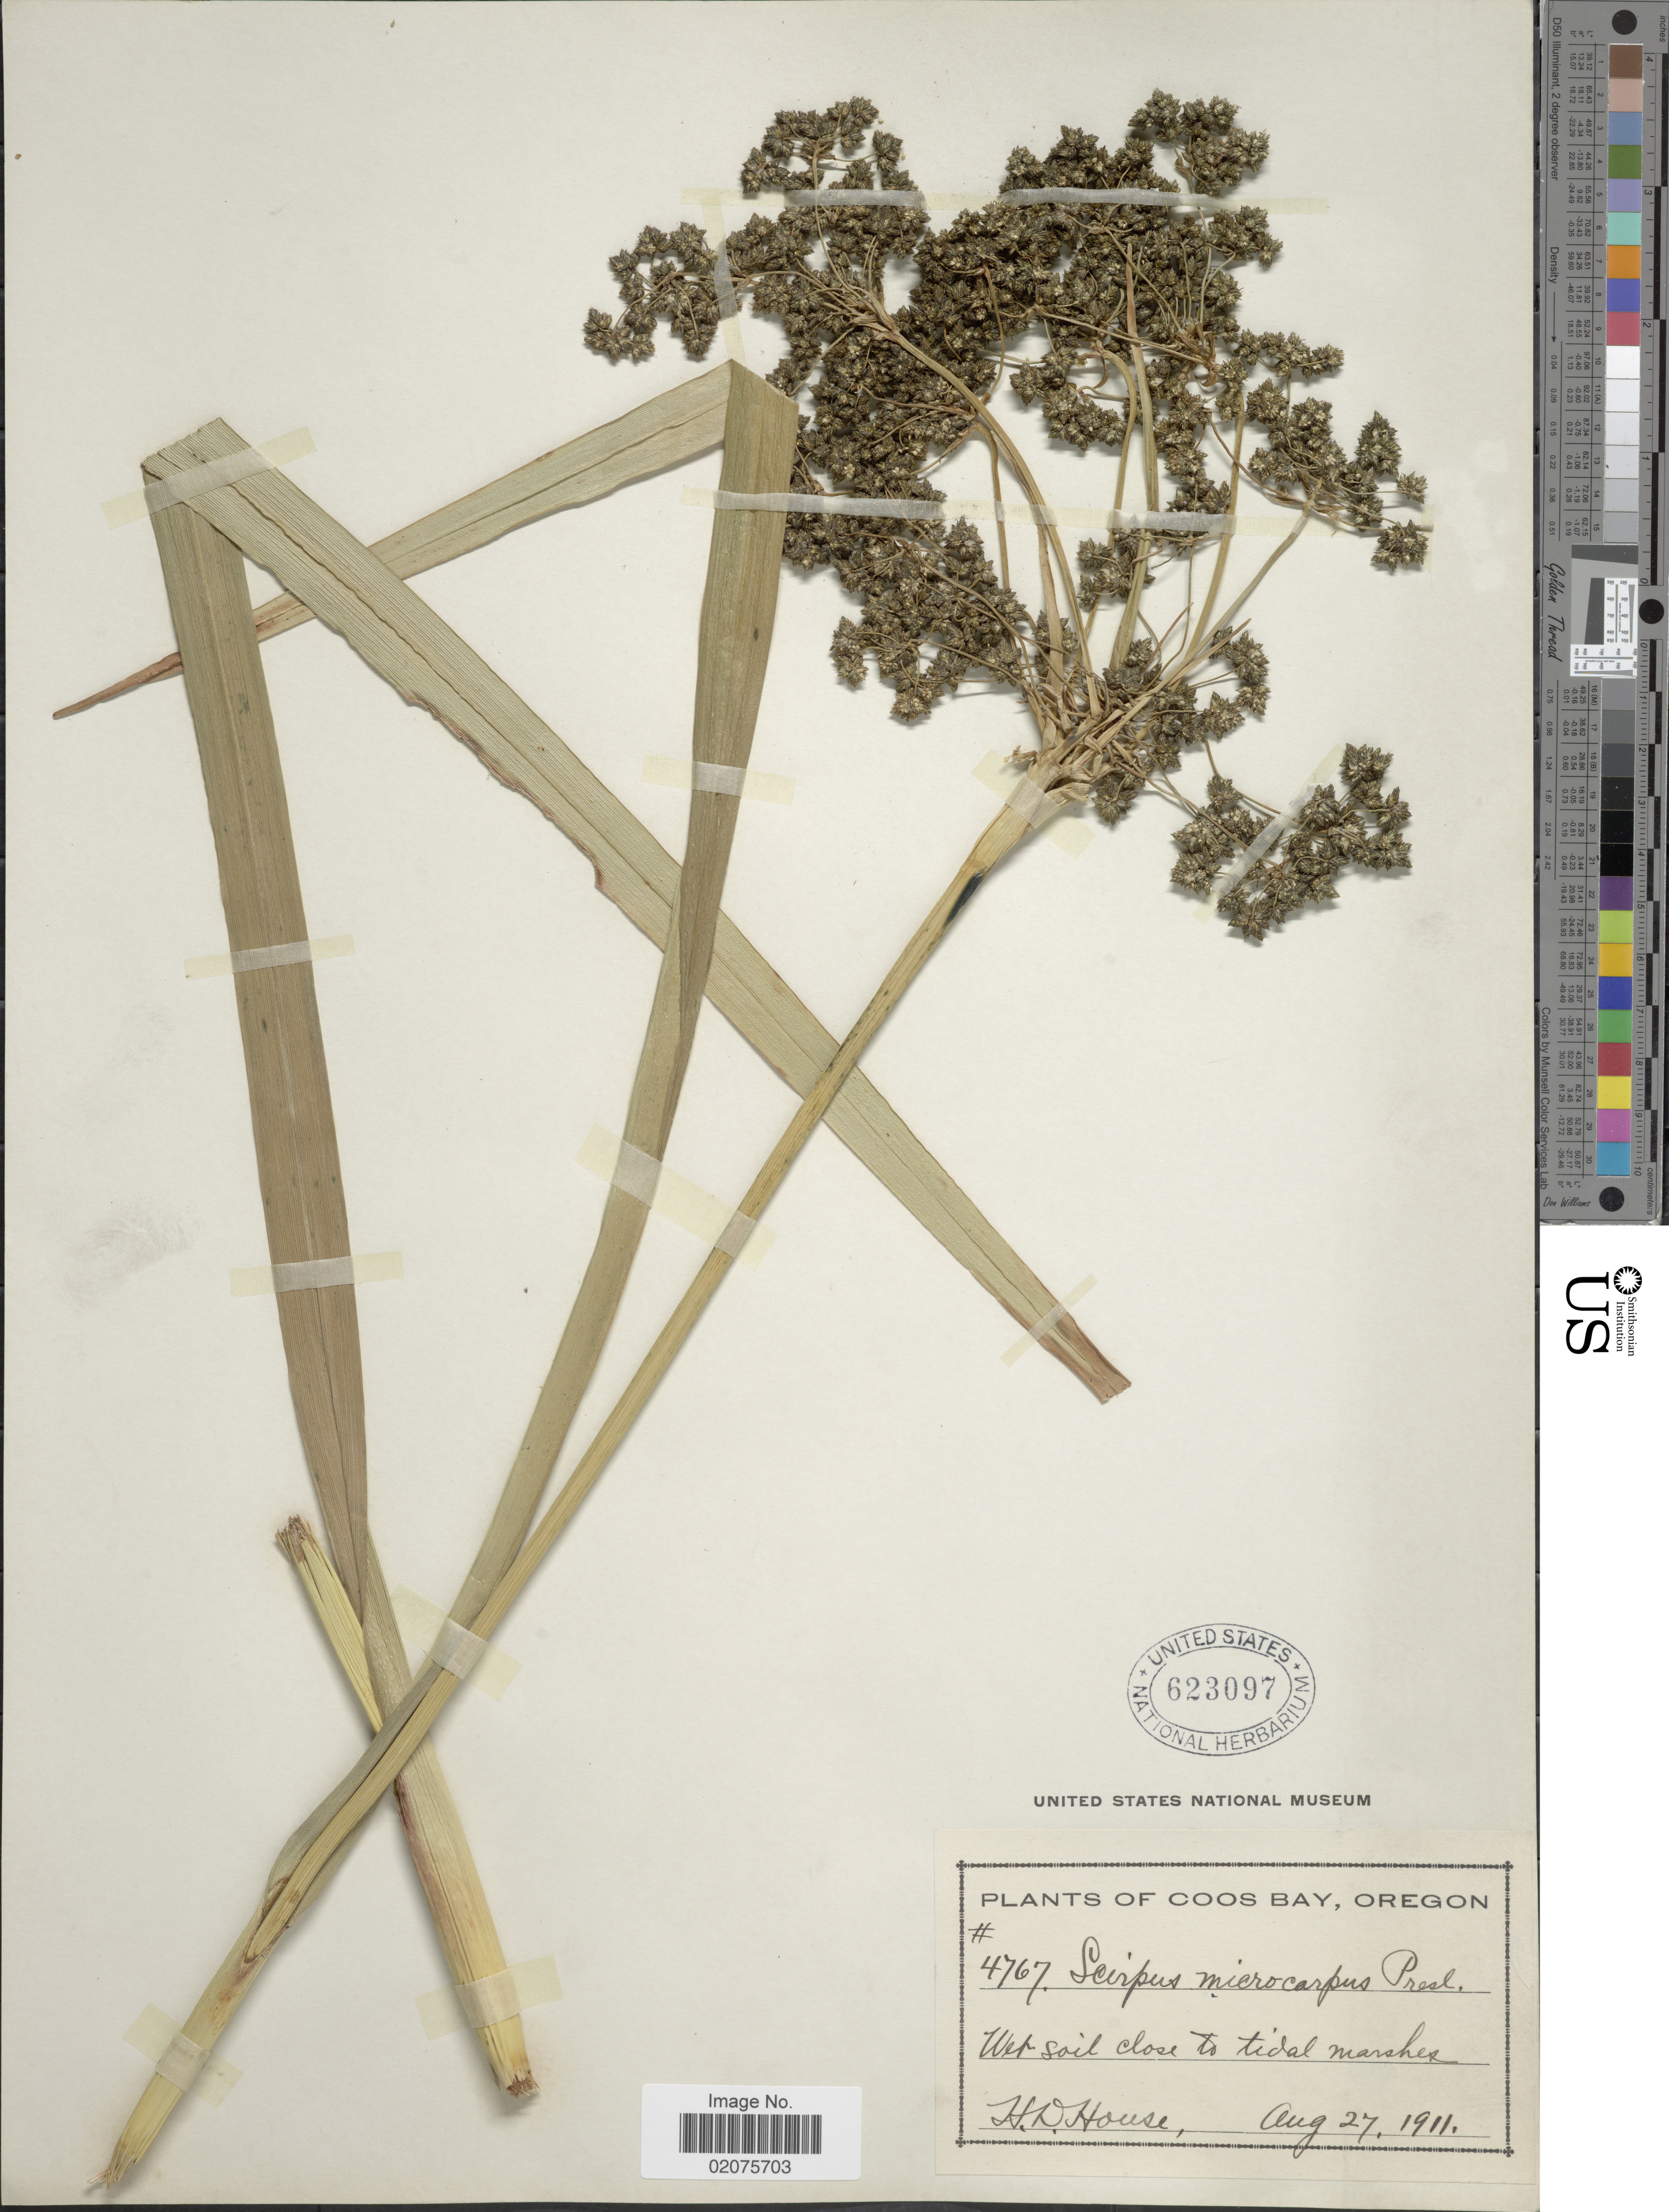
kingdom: Plantae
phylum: Tracheophyta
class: Liliopsida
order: Poales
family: Cyperaceae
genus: Scirpus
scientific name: Scirpus microcarpus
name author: J. Presl & C. Presl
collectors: H. D. House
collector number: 4767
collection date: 1911-08-27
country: United States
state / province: Oregon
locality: Coos Bay.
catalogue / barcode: US 623097